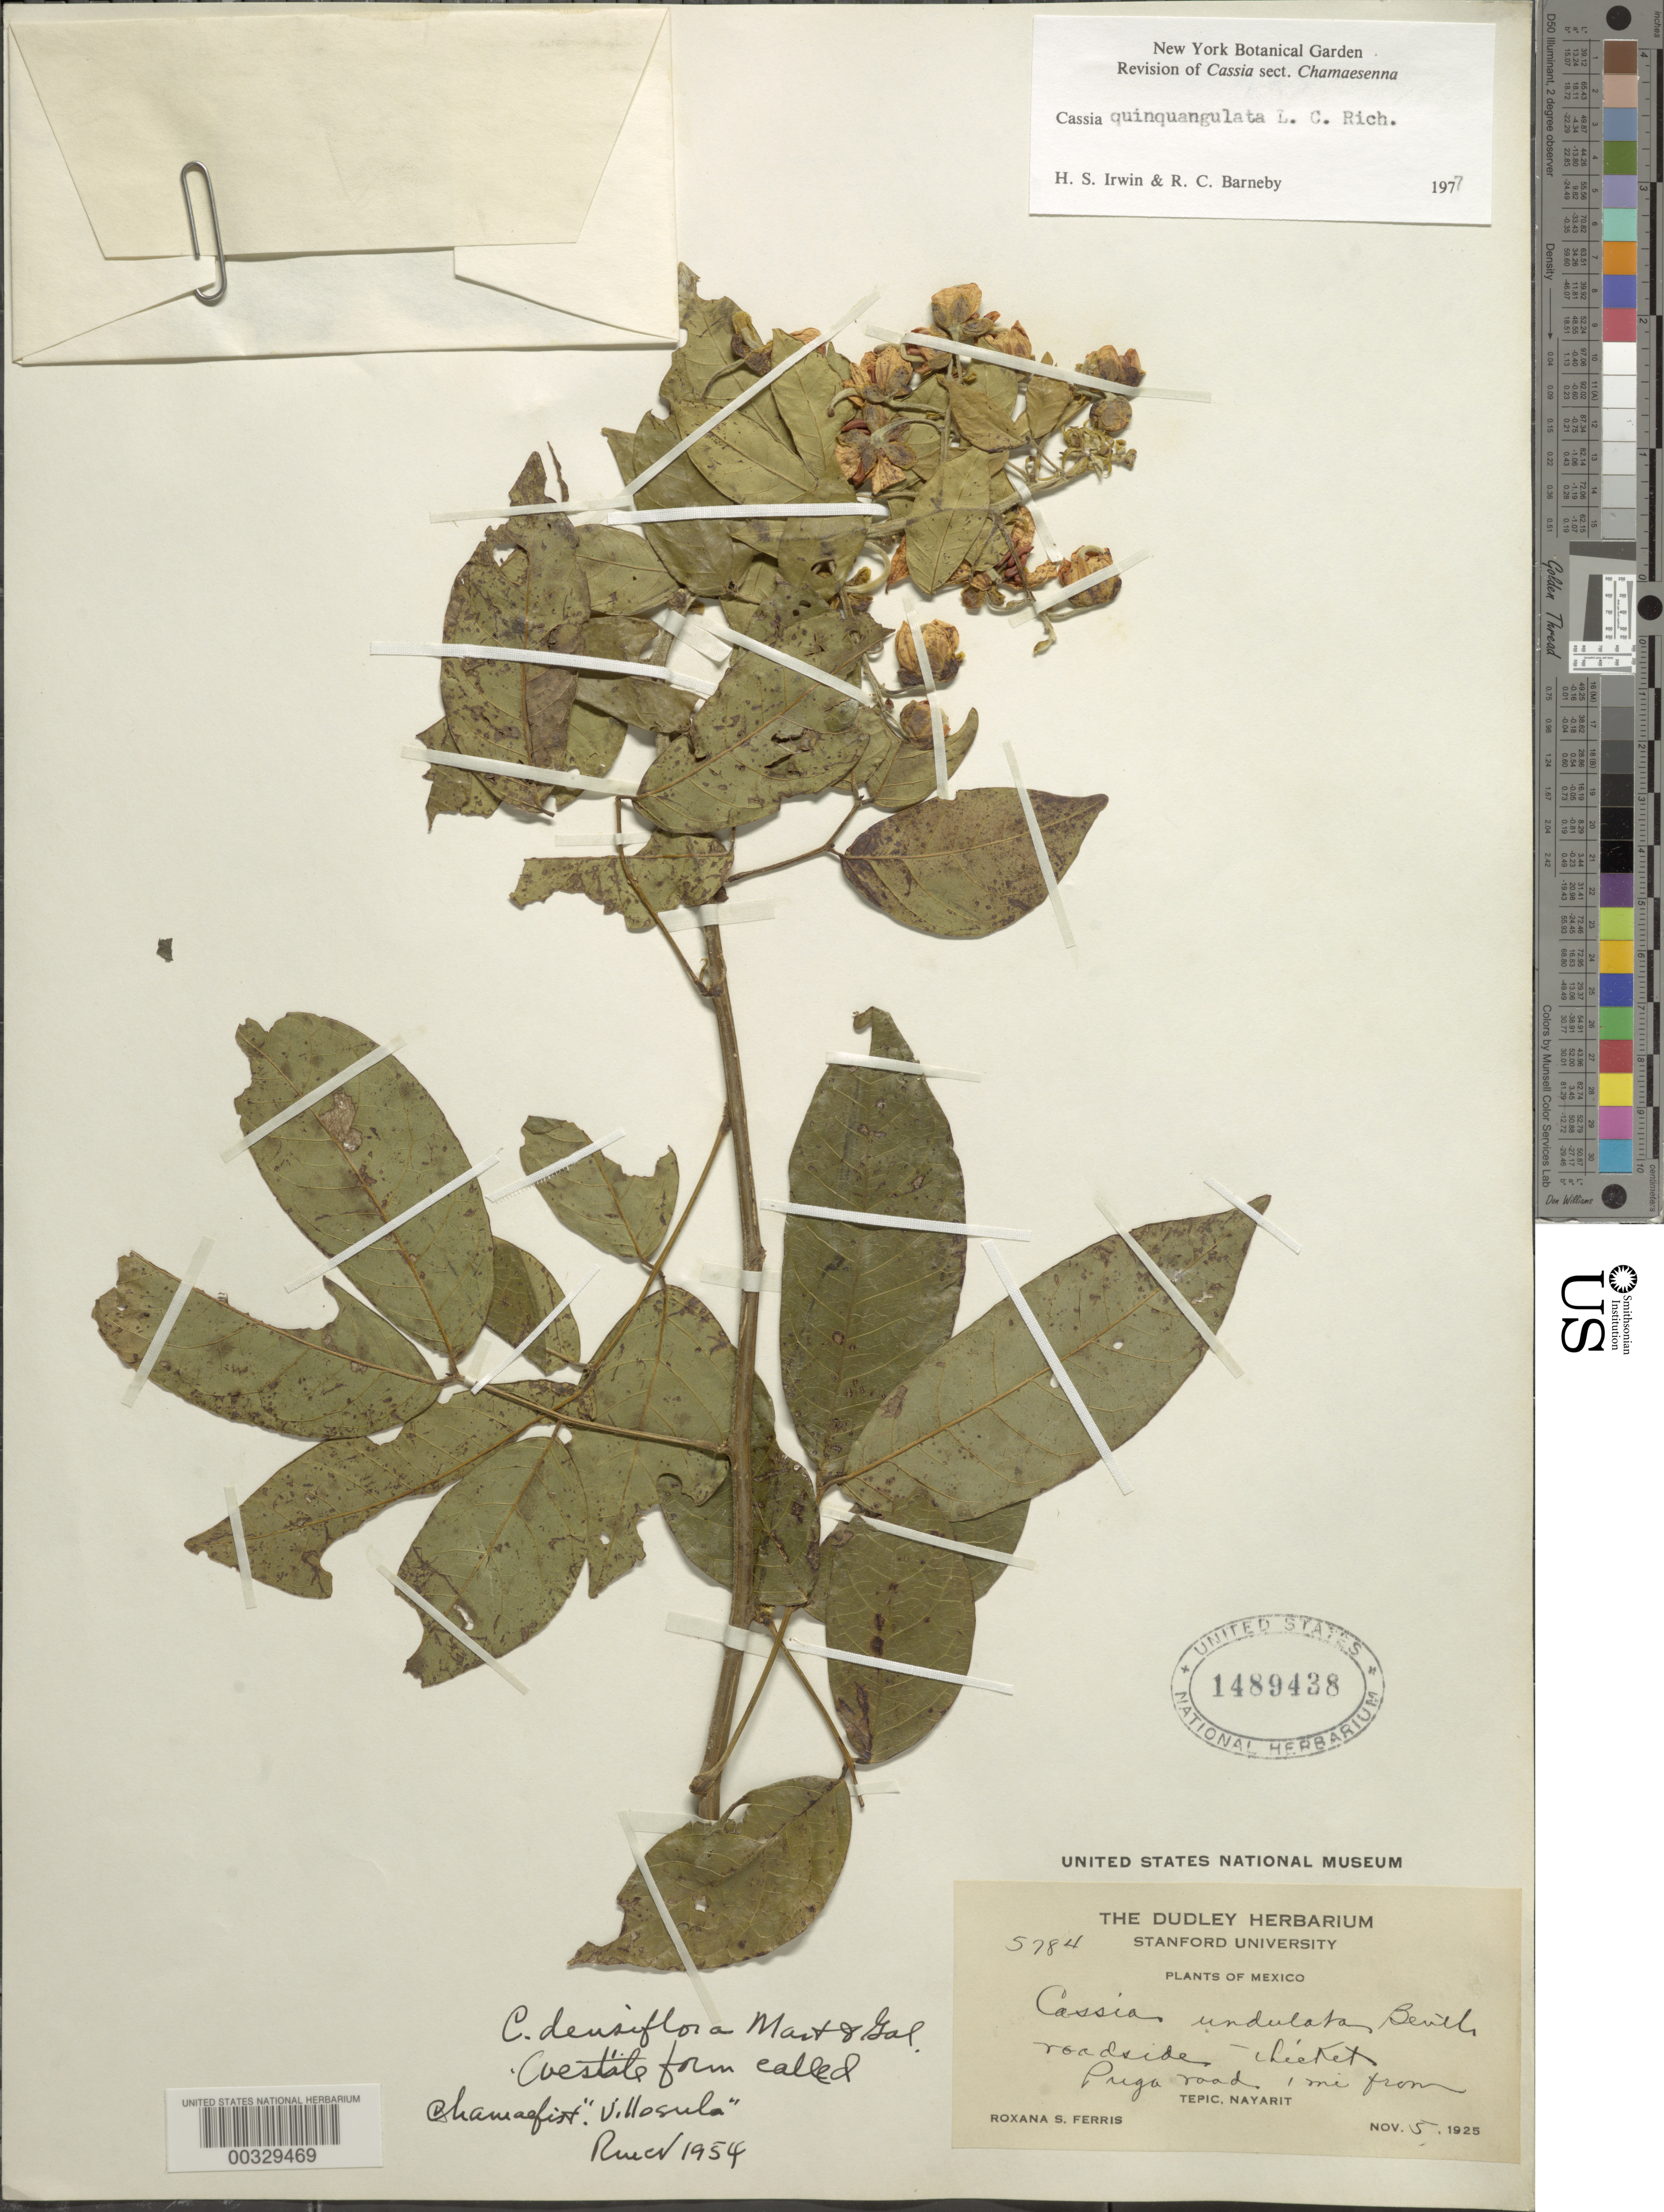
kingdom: Plantae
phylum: Tracheophyta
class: Magnoliopsida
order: Fabales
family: Fabaceae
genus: Senna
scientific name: Senna quinquangulata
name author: (Rich.) H.S. Irwin & Barneby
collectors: R. S. Ferris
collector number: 5784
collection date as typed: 05 Nov 1925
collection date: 1925-11-05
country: Mexico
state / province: Nayarit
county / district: Tepic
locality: Prega road 1 mi from Tepic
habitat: Roadside thicket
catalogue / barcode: US 1489438